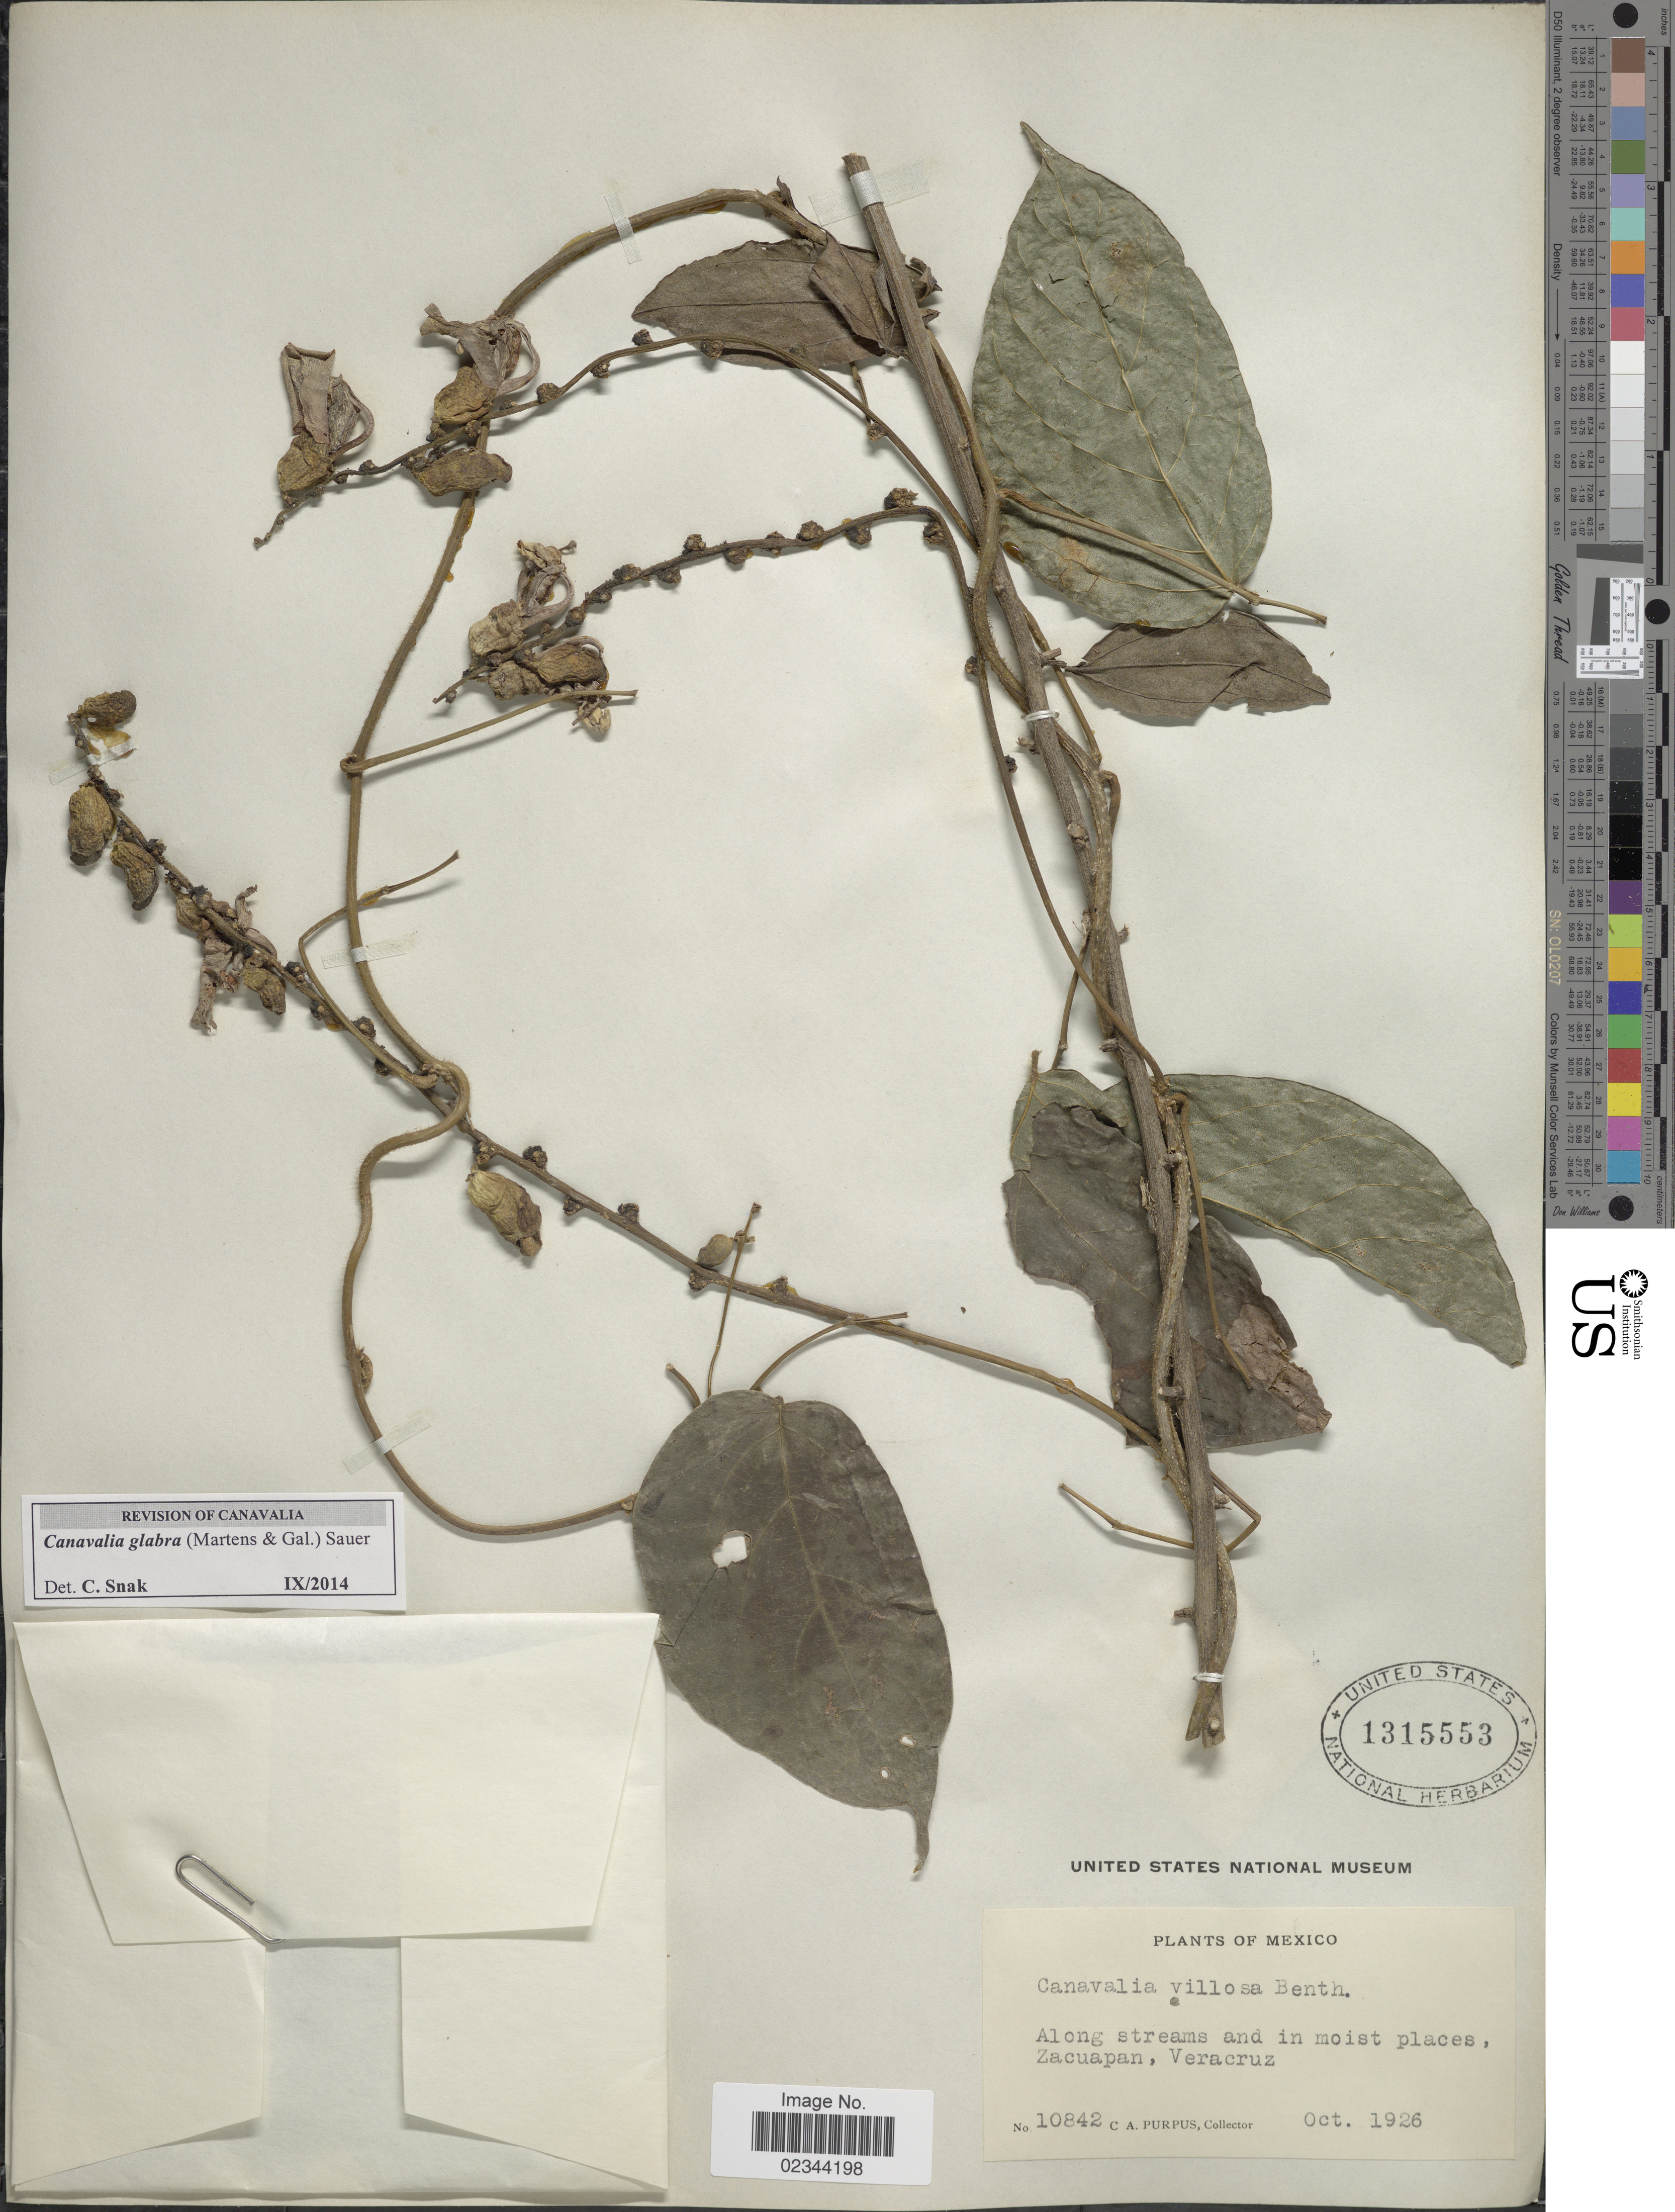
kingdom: Plantae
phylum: Tracheophyta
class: Magnoliopsida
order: Fabales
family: Fabaceae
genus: Canavalia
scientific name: Canavalia glabra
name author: (M. Martens & Galeotti) J.D. Sauer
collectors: C. A. Purpus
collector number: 10842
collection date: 1926-10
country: Mexico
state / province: Veracruz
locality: Zacuapan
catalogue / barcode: US 1315553